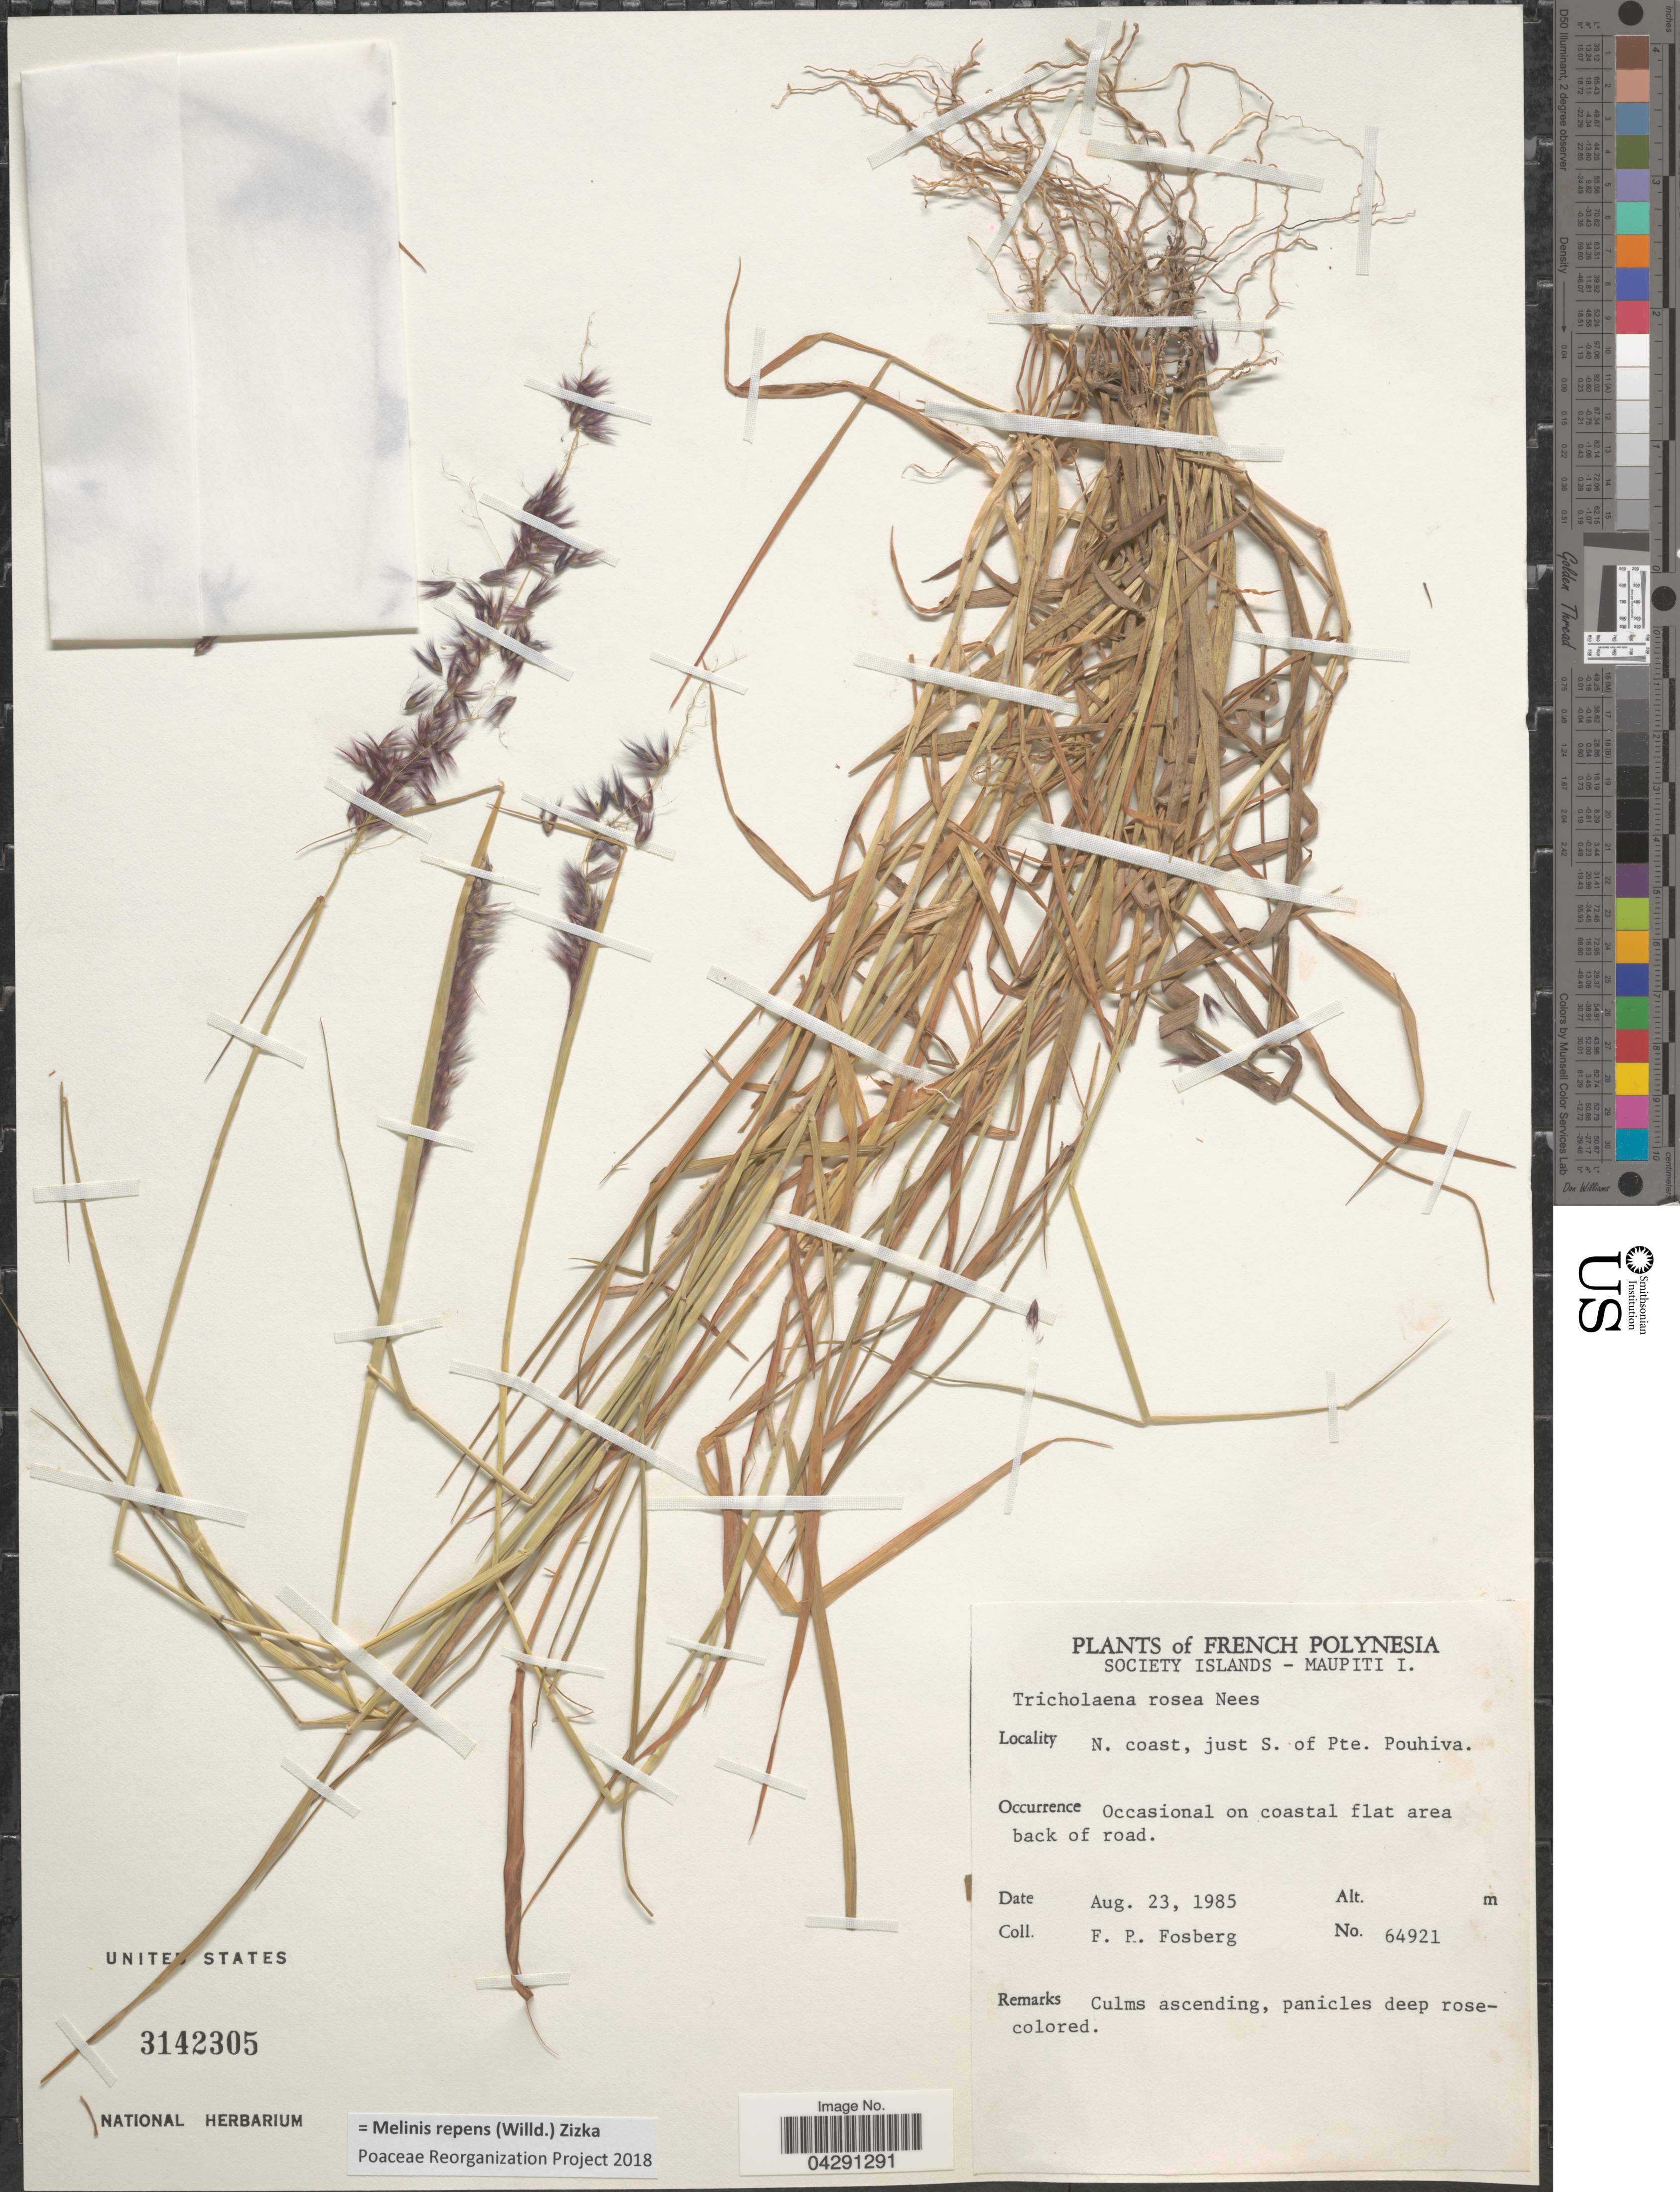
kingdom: Plantae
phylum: Tracheophyta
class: Liliopsida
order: Poales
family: Poaceae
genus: Melinis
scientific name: Melinis repens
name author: (Willd.) Zizka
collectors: F. R. Fosberg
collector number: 64921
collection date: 1985-08-23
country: French Polynesia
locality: Society Islands-Maupiti I. N. coast, just S. of Pte. Pouhiva. Occasional on coastal flat area back of road.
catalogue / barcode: US 3142305